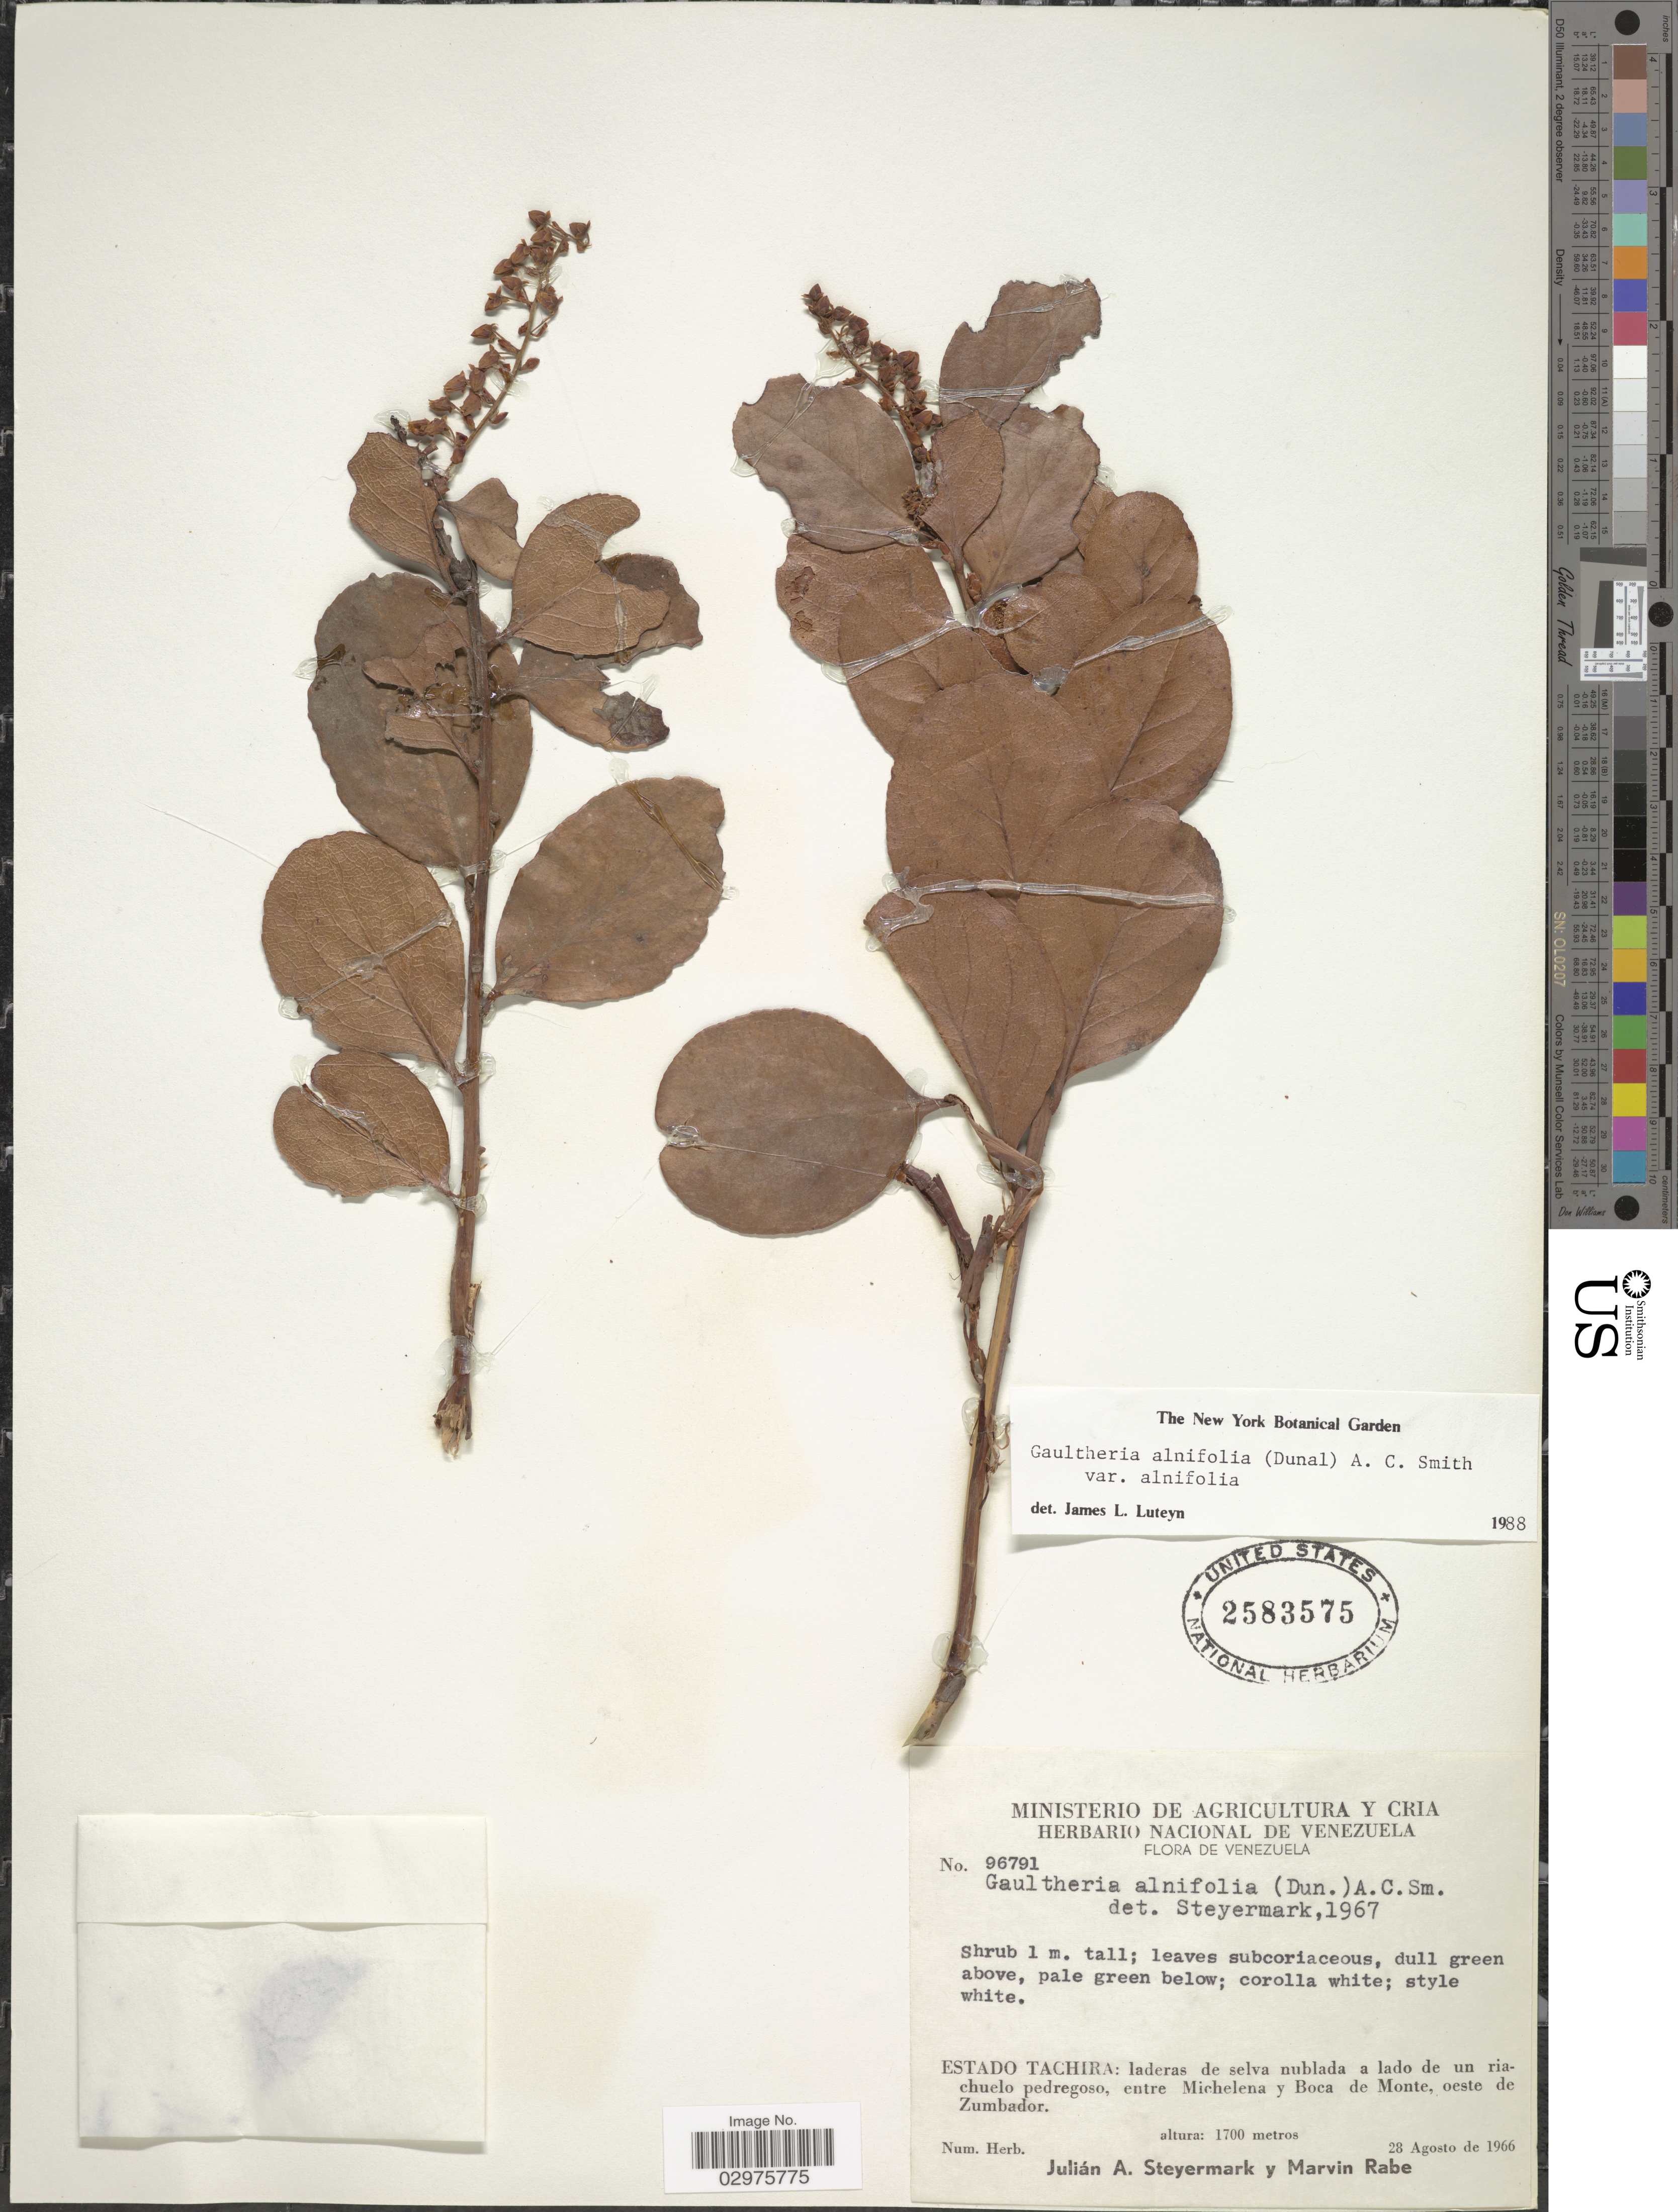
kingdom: Plantae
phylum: Tracheophyta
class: Magnoliopsida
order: Ericales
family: Ericaceae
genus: Gaultheria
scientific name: Gaultheria alnifolia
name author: (Dunal) A.C. Sm.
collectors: J. Steyermark & M. Rabe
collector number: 96791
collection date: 1966-08-28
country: Venezuela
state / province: Tachira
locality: Laderas de selva nublada a lado de un riachuelo pedregoso, entre Michelena y Boca de Monte, oeste de Zumbador.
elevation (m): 1700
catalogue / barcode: US 2583575